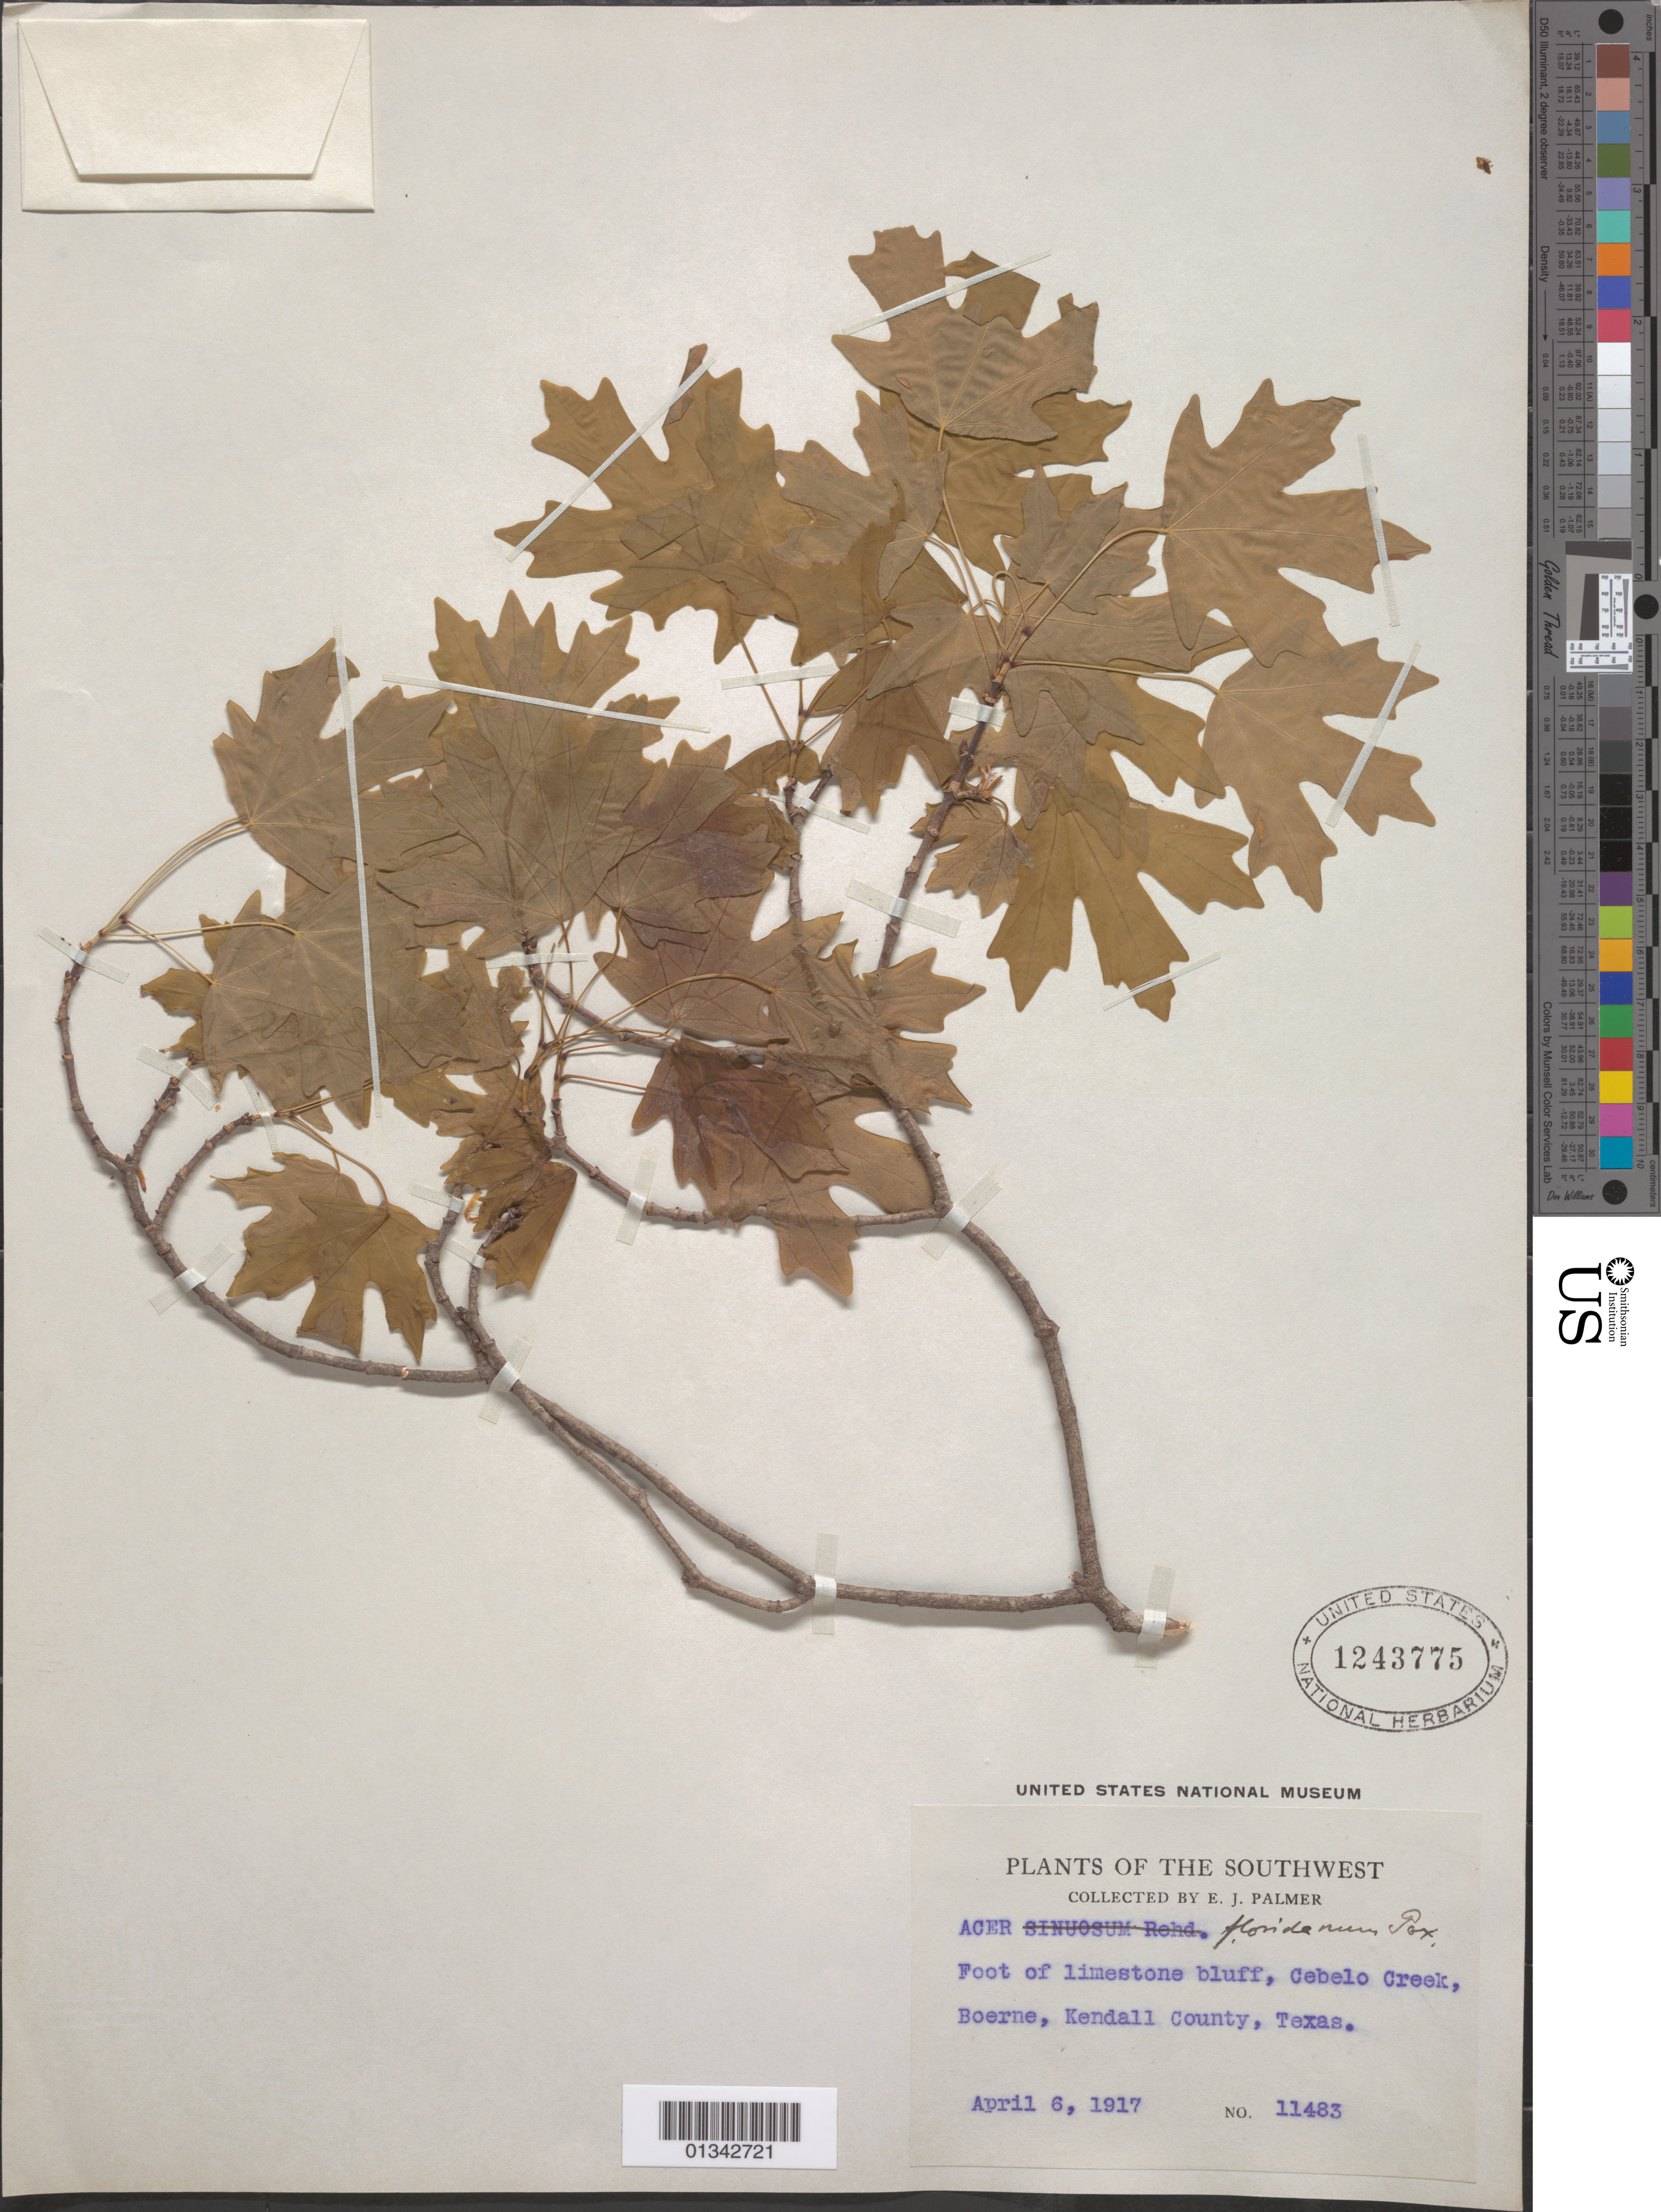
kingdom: Plantae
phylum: Tracheophyta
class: Magnoliopsida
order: Sapindales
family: Sapindaceae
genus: Acer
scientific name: Acer saccharum subsp. floridanum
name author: (Chapm.) Desmarais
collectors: E. J. Palmer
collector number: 11483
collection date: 1917-04-06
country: United States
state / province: Texas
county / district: Kendall County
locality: Kendall County, Boerne, Cebelo Creek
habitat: Foot of limestone bluff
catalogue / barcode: US 1243775